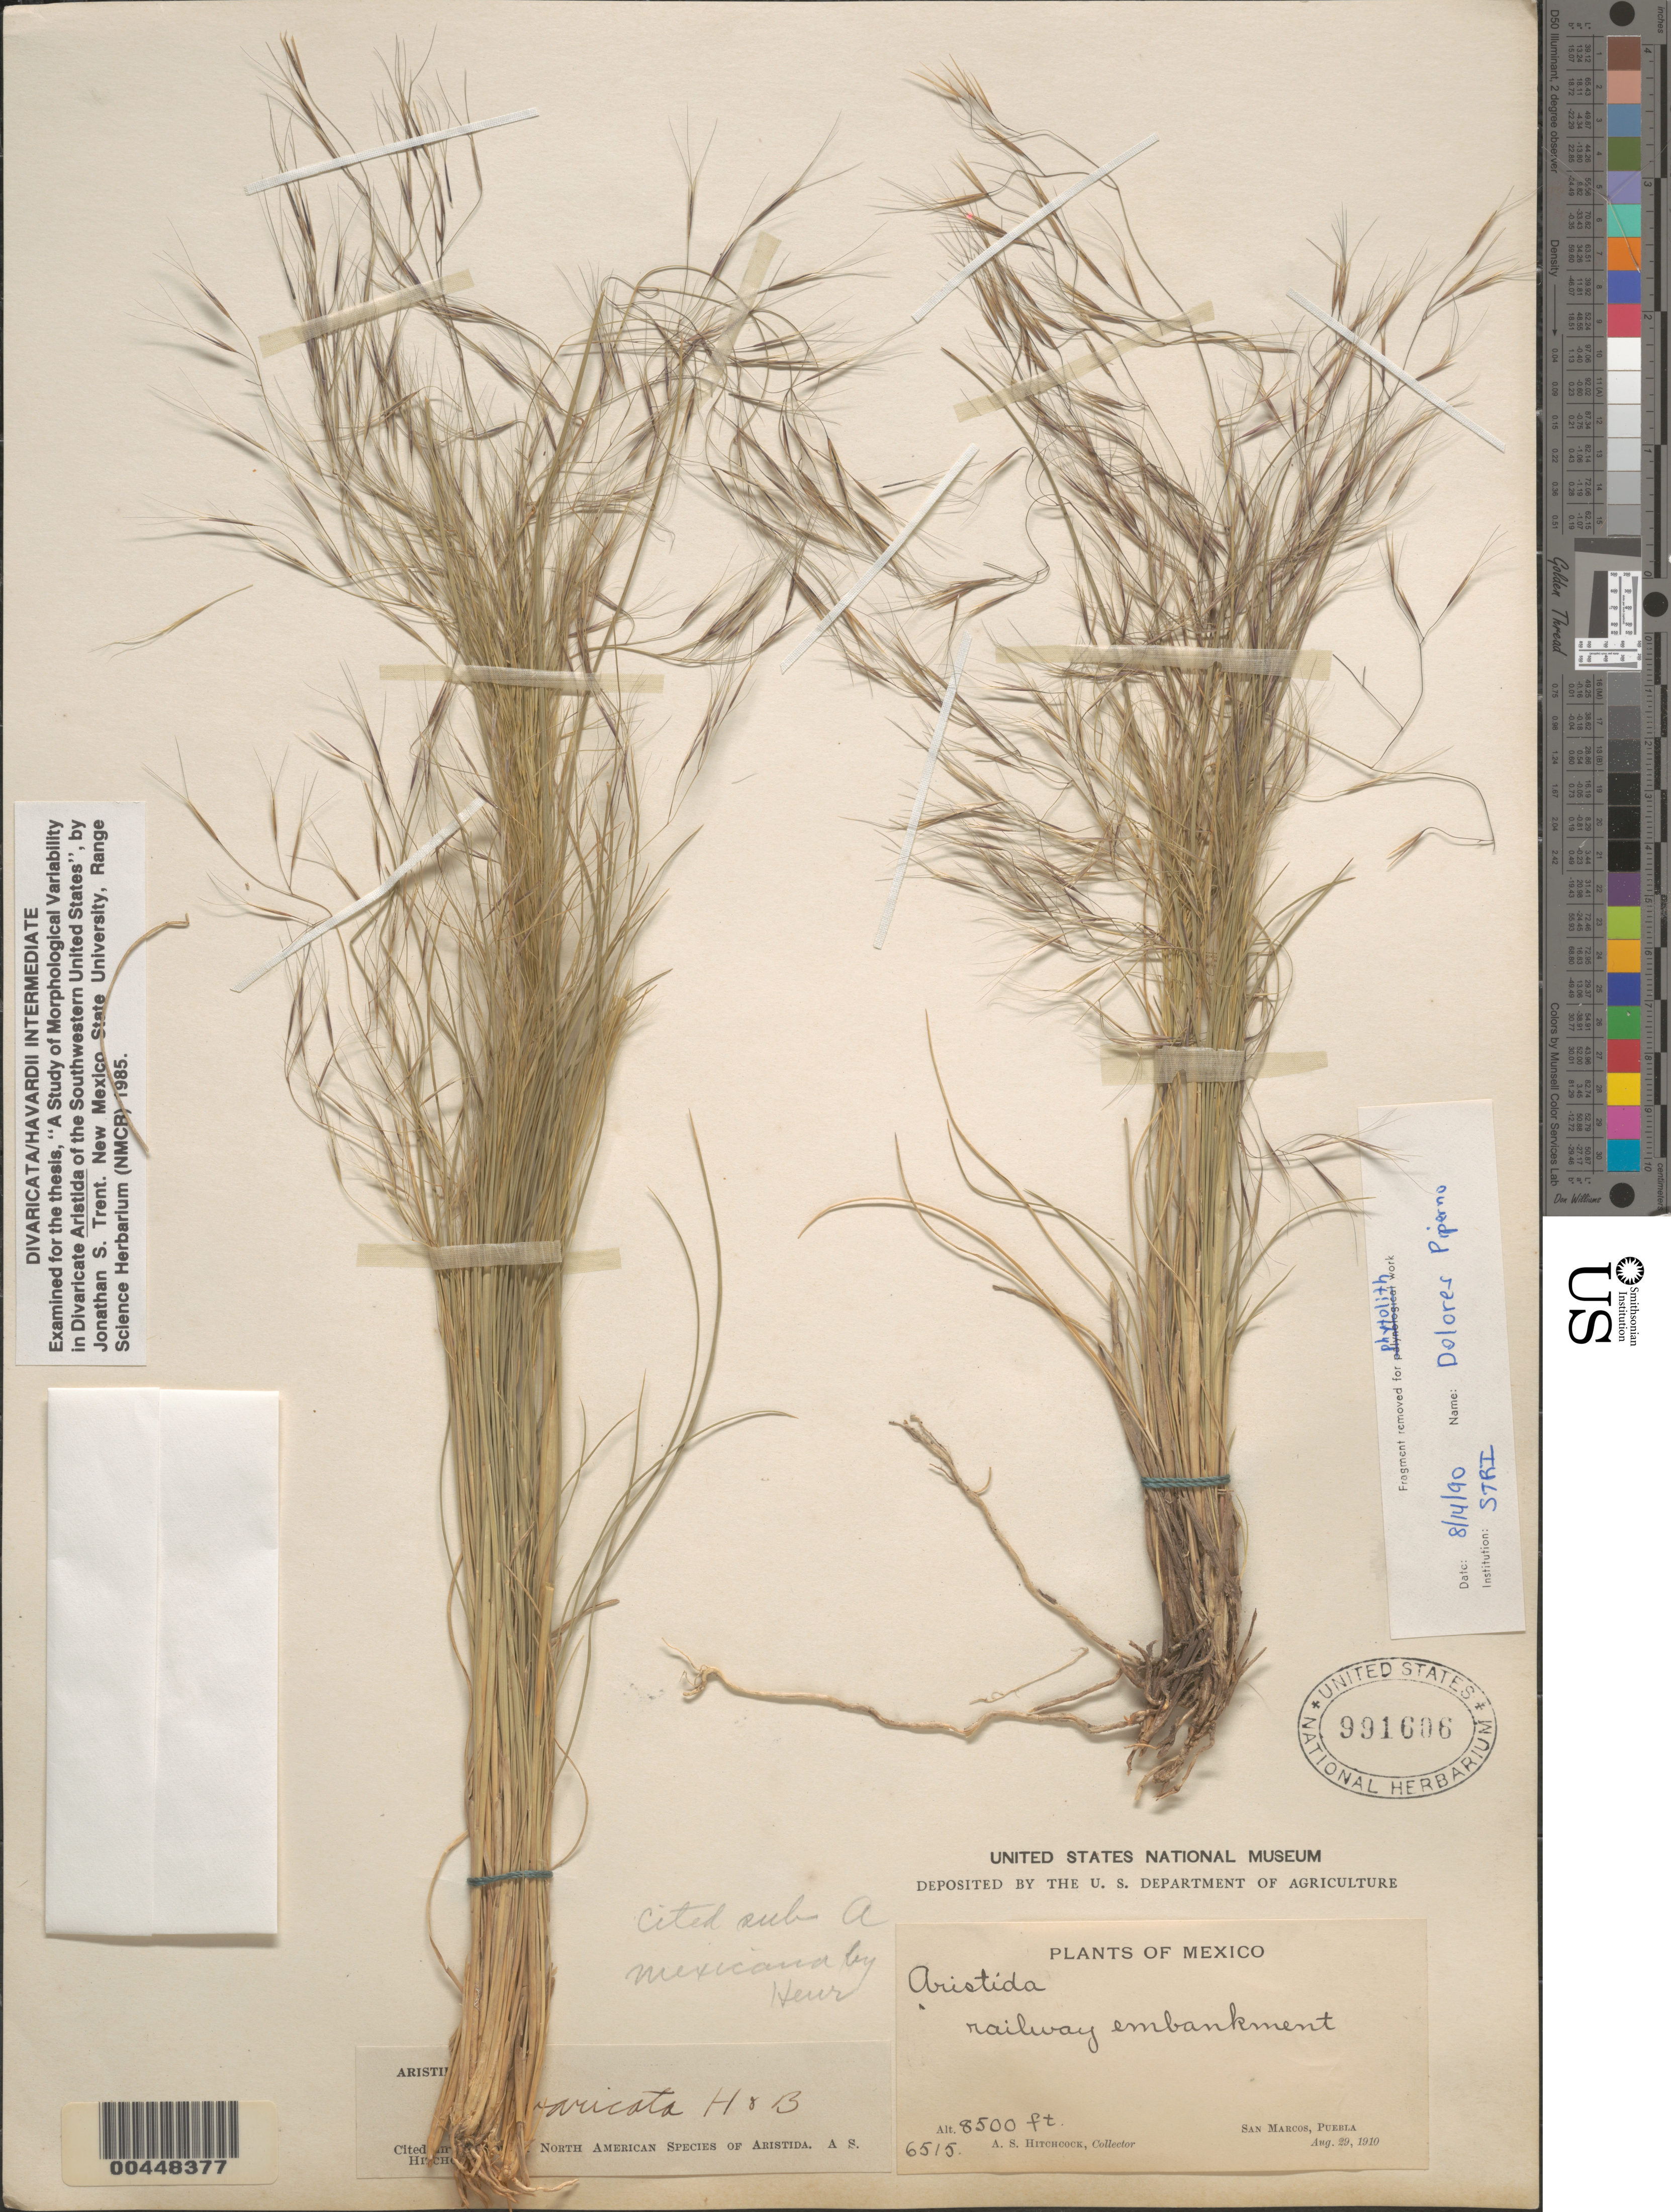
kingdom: Plantae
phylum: Tracheophyta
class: Liliopsida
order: Poales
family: Poaceae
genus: Aristida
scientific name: Aristida divaricata/havardii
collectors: A. S. Hitchcock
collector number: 6515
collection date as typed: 20 Aug 1910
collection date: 1910-08-20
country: Mexico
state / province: Puebla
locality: San Marcos, railway embankment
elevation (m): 2591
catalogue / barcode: US 991606